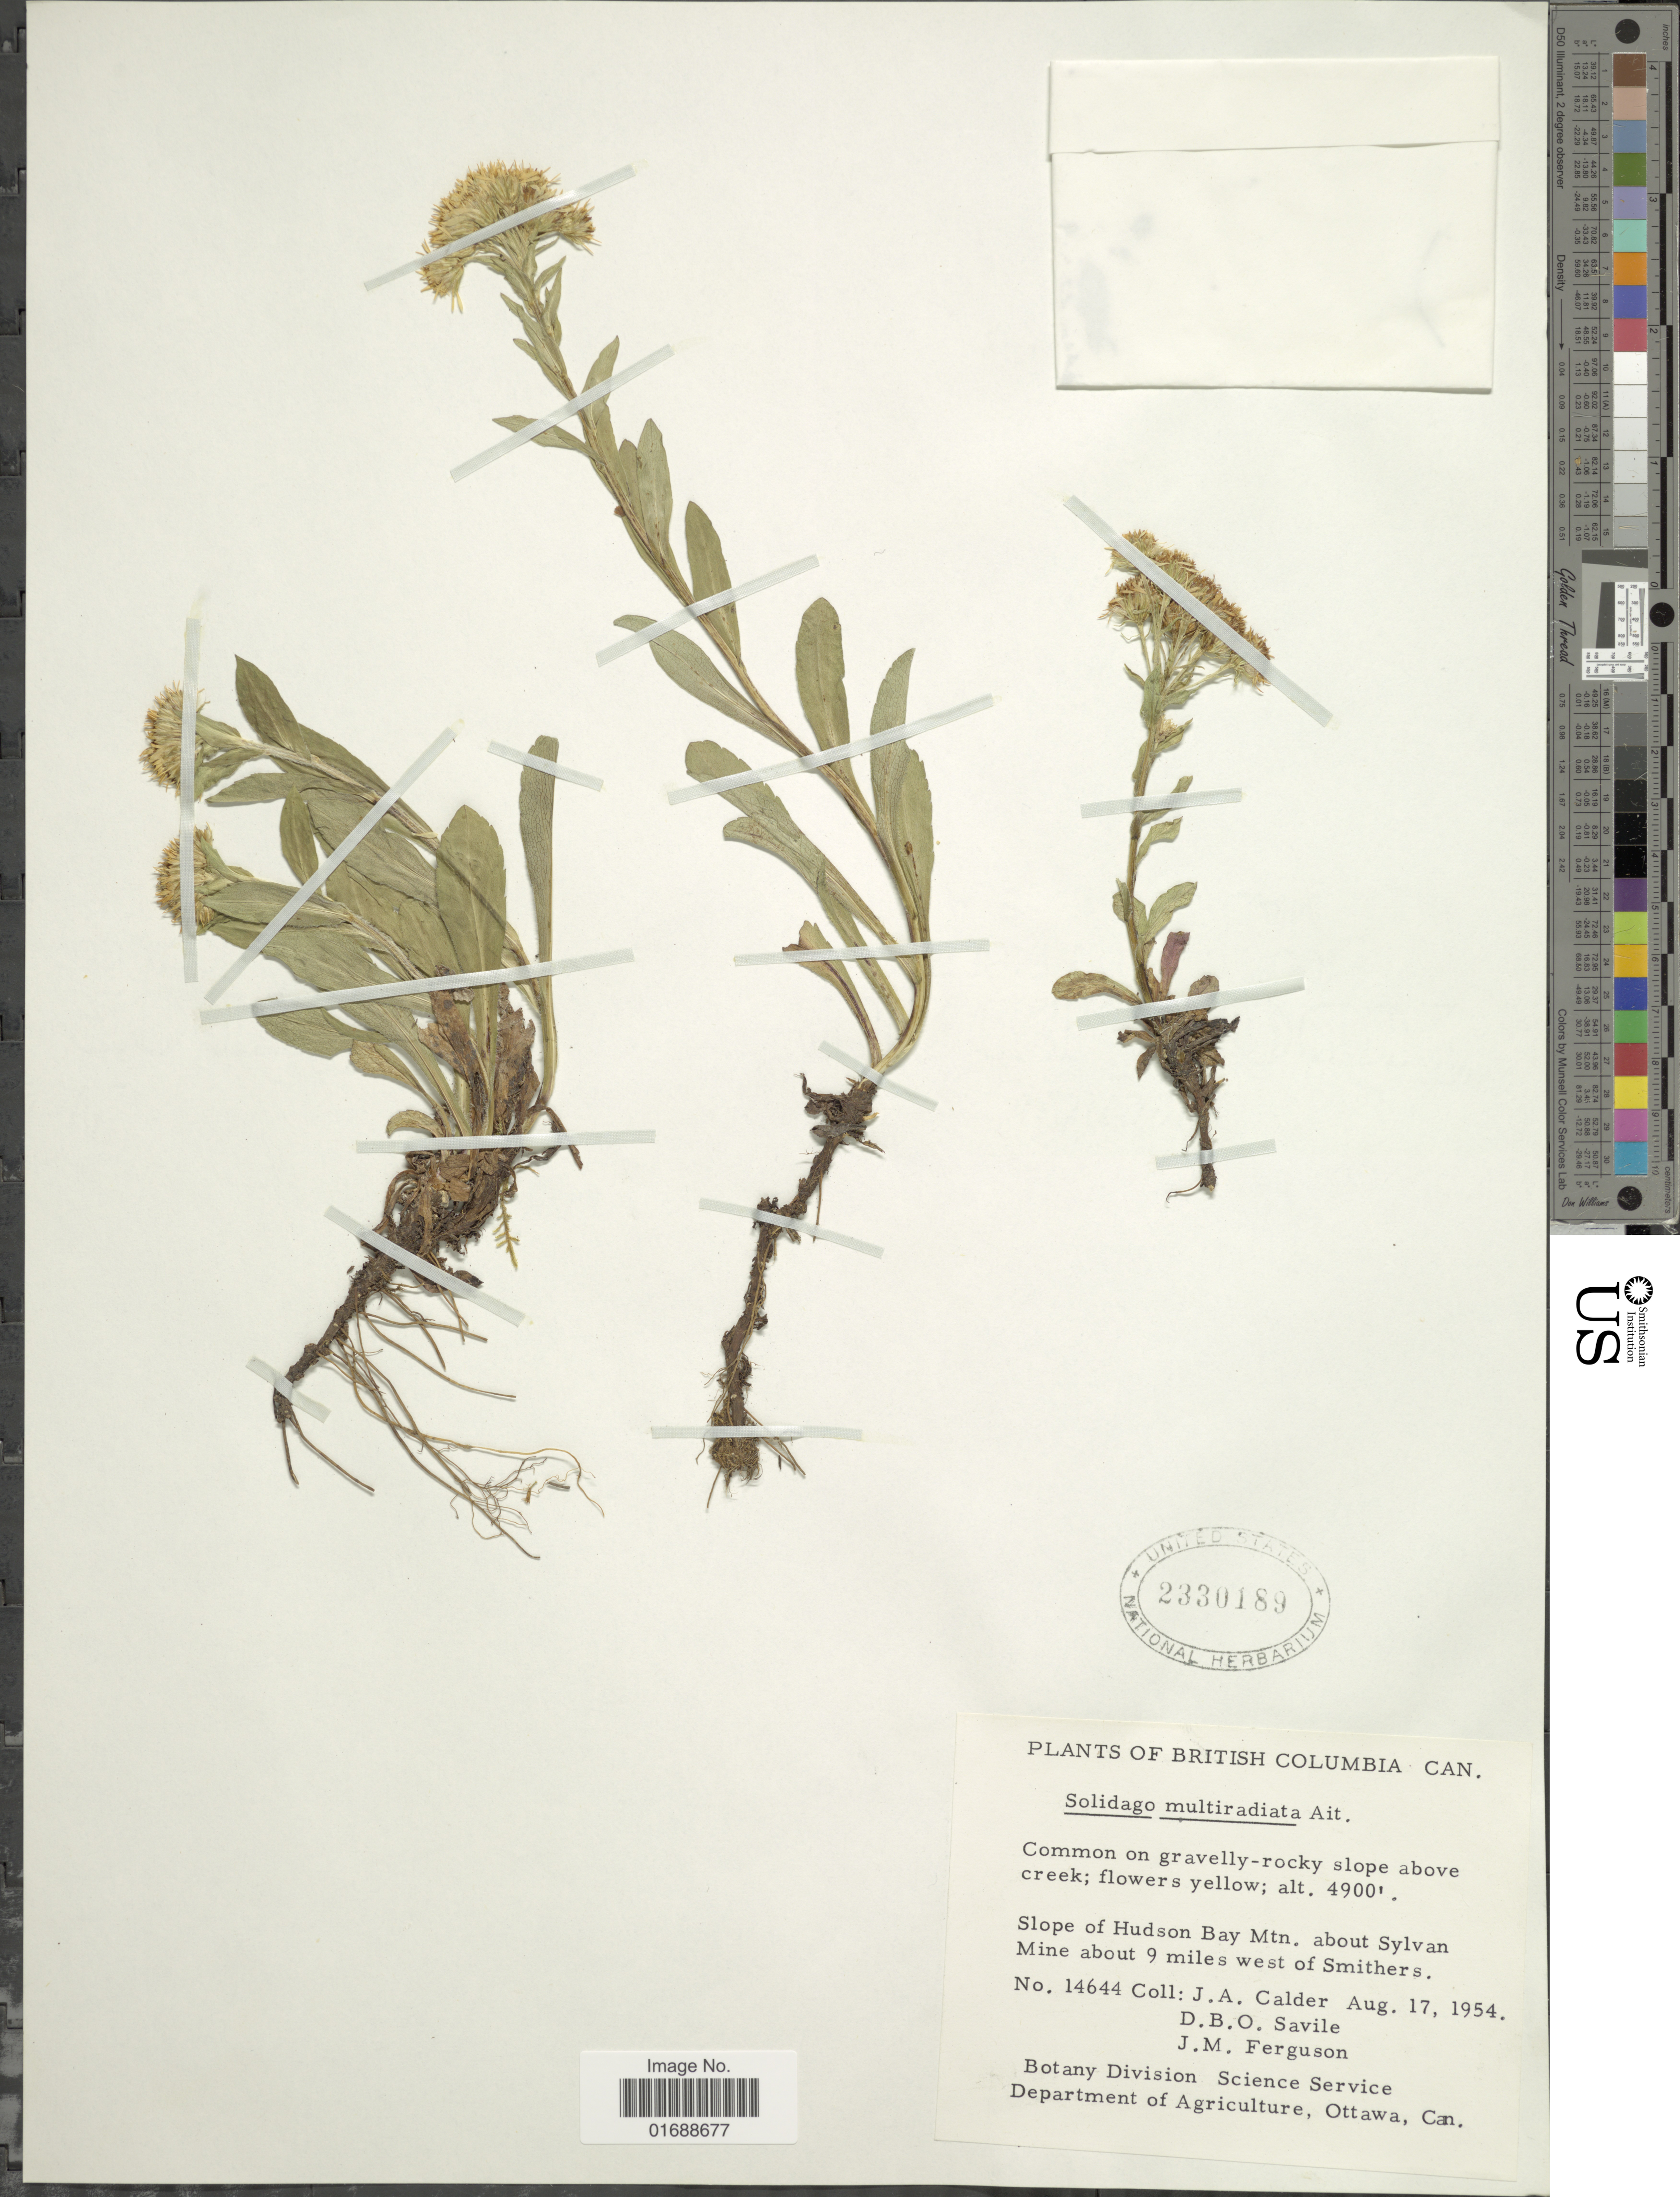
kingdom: Plantae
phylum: Tracheophyta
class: Magnoliopsida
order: Asterales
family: Asteraceae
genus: Solidago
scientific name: Solidago multiradiata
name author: Aiton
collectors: J. A. Calder, D. Savile & J. M. Ferguson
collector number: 14644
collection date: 1954-08-17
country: Canada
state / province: British Columbia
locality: Slope of Hudson Bay Mtn. about Sylvan Mine about 9 miles west of Smithers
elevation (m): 1494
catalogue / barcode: US 2330189